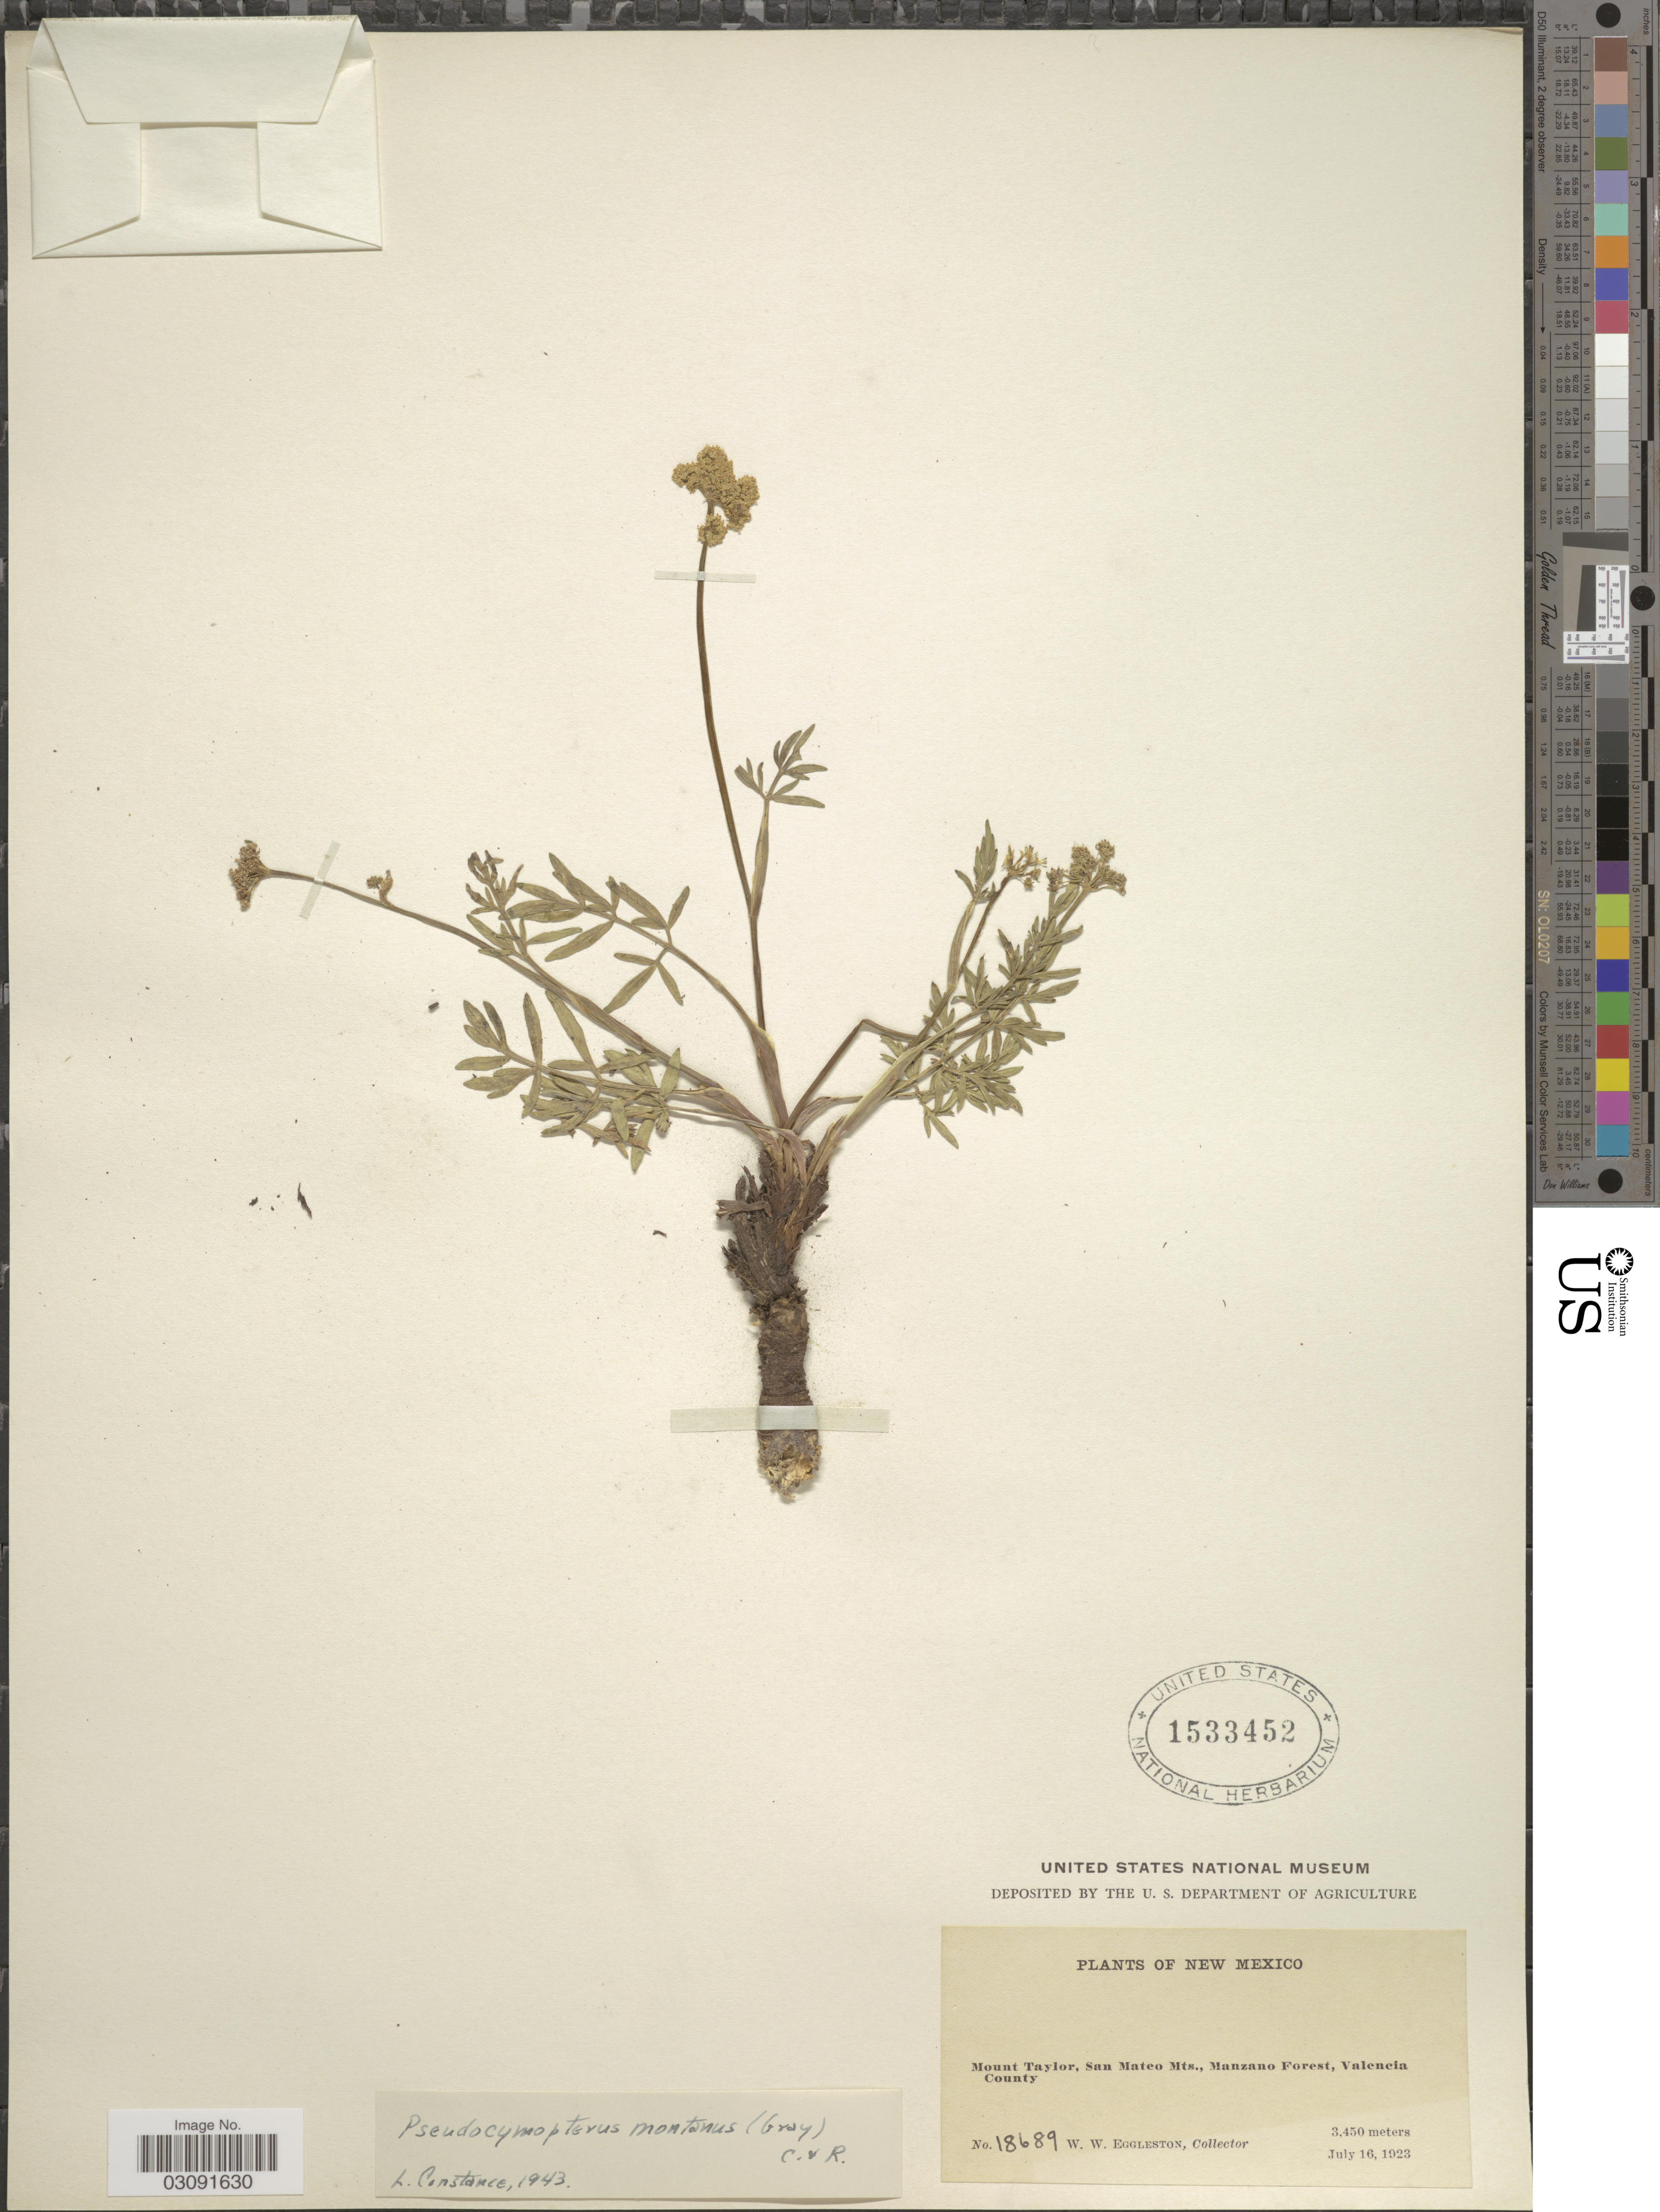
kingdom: Plantae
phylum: Tracheophyta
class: Magnoliopsida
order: Apiales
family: Apiaceae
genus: Pseudocymopterus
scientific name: Pseudocymopterus montanus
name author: (A. Gray) J.M. Coult. & Rose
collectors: W. W. Eggleston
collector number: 18689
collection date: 1923-07-16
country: United States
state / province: New Mexico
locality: Mount Taylor, San Mateo Mts., Manzano Forest, Valencia County.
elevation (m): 3450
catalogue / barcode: US 1533452